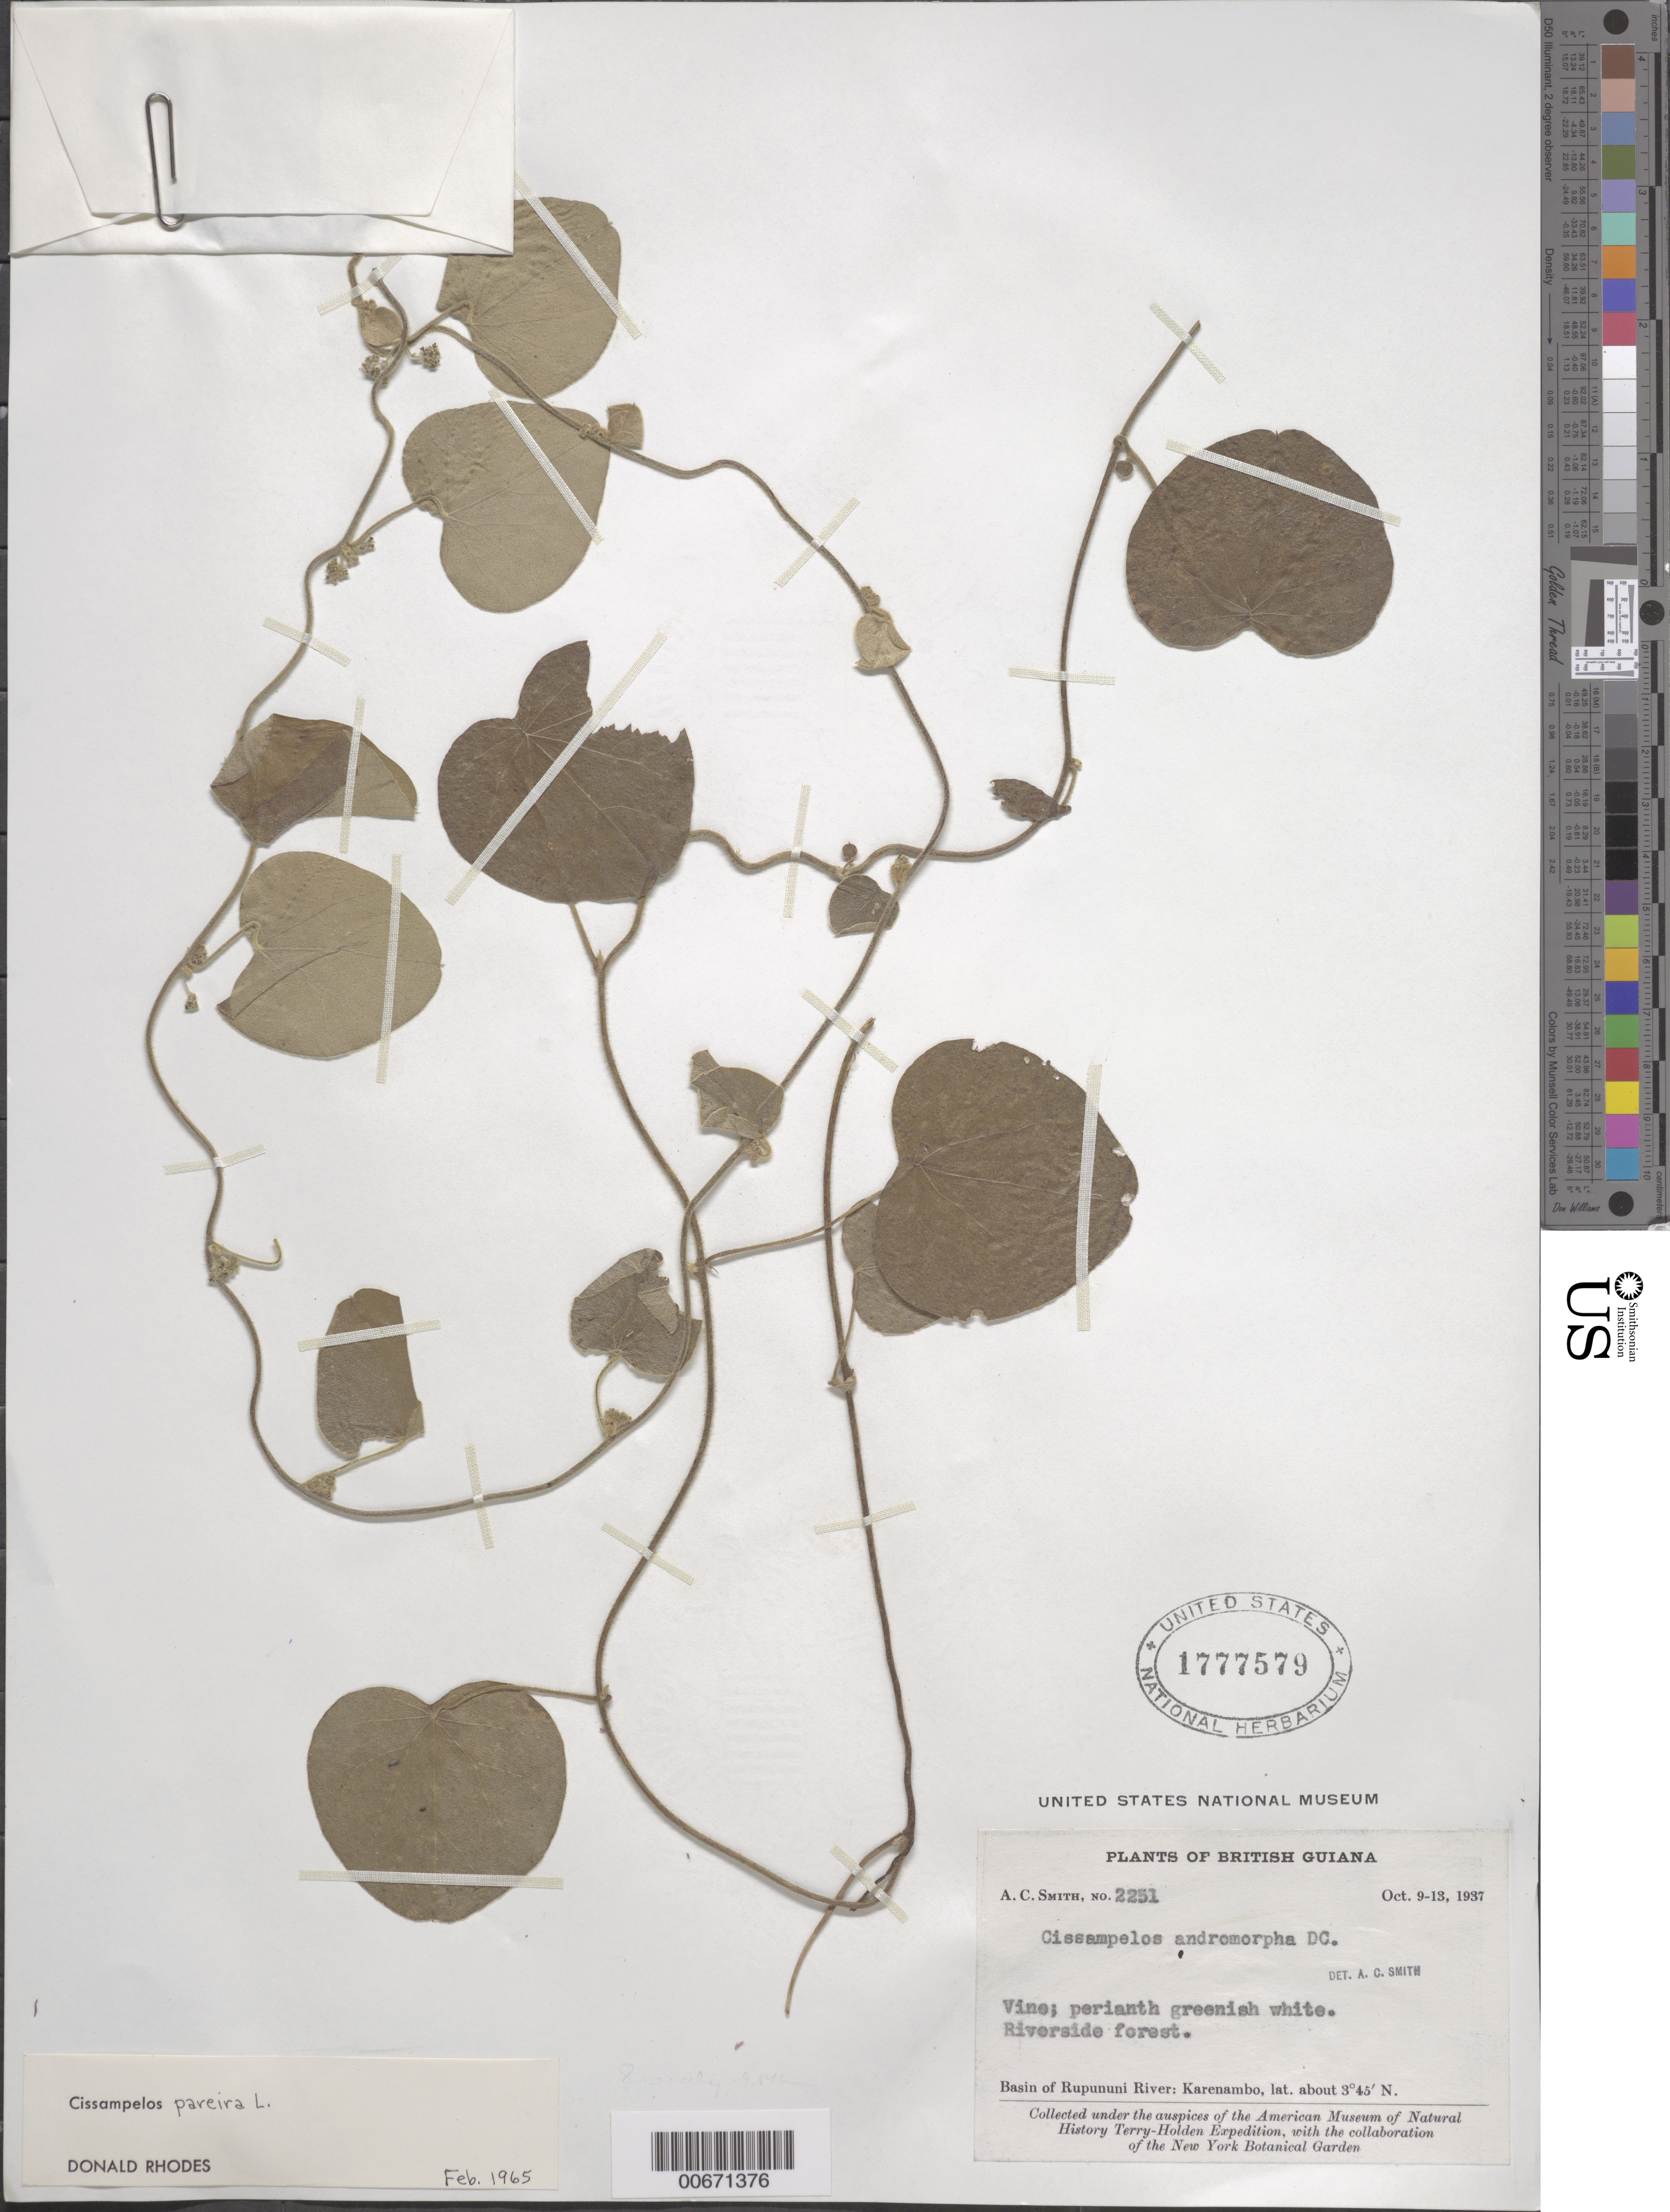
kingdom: Plantae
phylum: Tracheophyta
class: Magnoliopsida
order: Ranunculales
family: Menispermaceae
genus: Cissampelos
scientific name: Cissampelos pareira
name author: L.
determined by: Rhodes, D.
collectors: A. C. Smith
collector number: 2251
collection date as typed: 9-Oct-37 to 13-Oct-37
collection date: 1937-10-09/1937-10-13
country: Guyana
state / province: U. Takutu-U. Essequibo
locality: Karanambo, Rupununi River basin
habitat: Riverside forest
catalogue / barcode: US 1777579